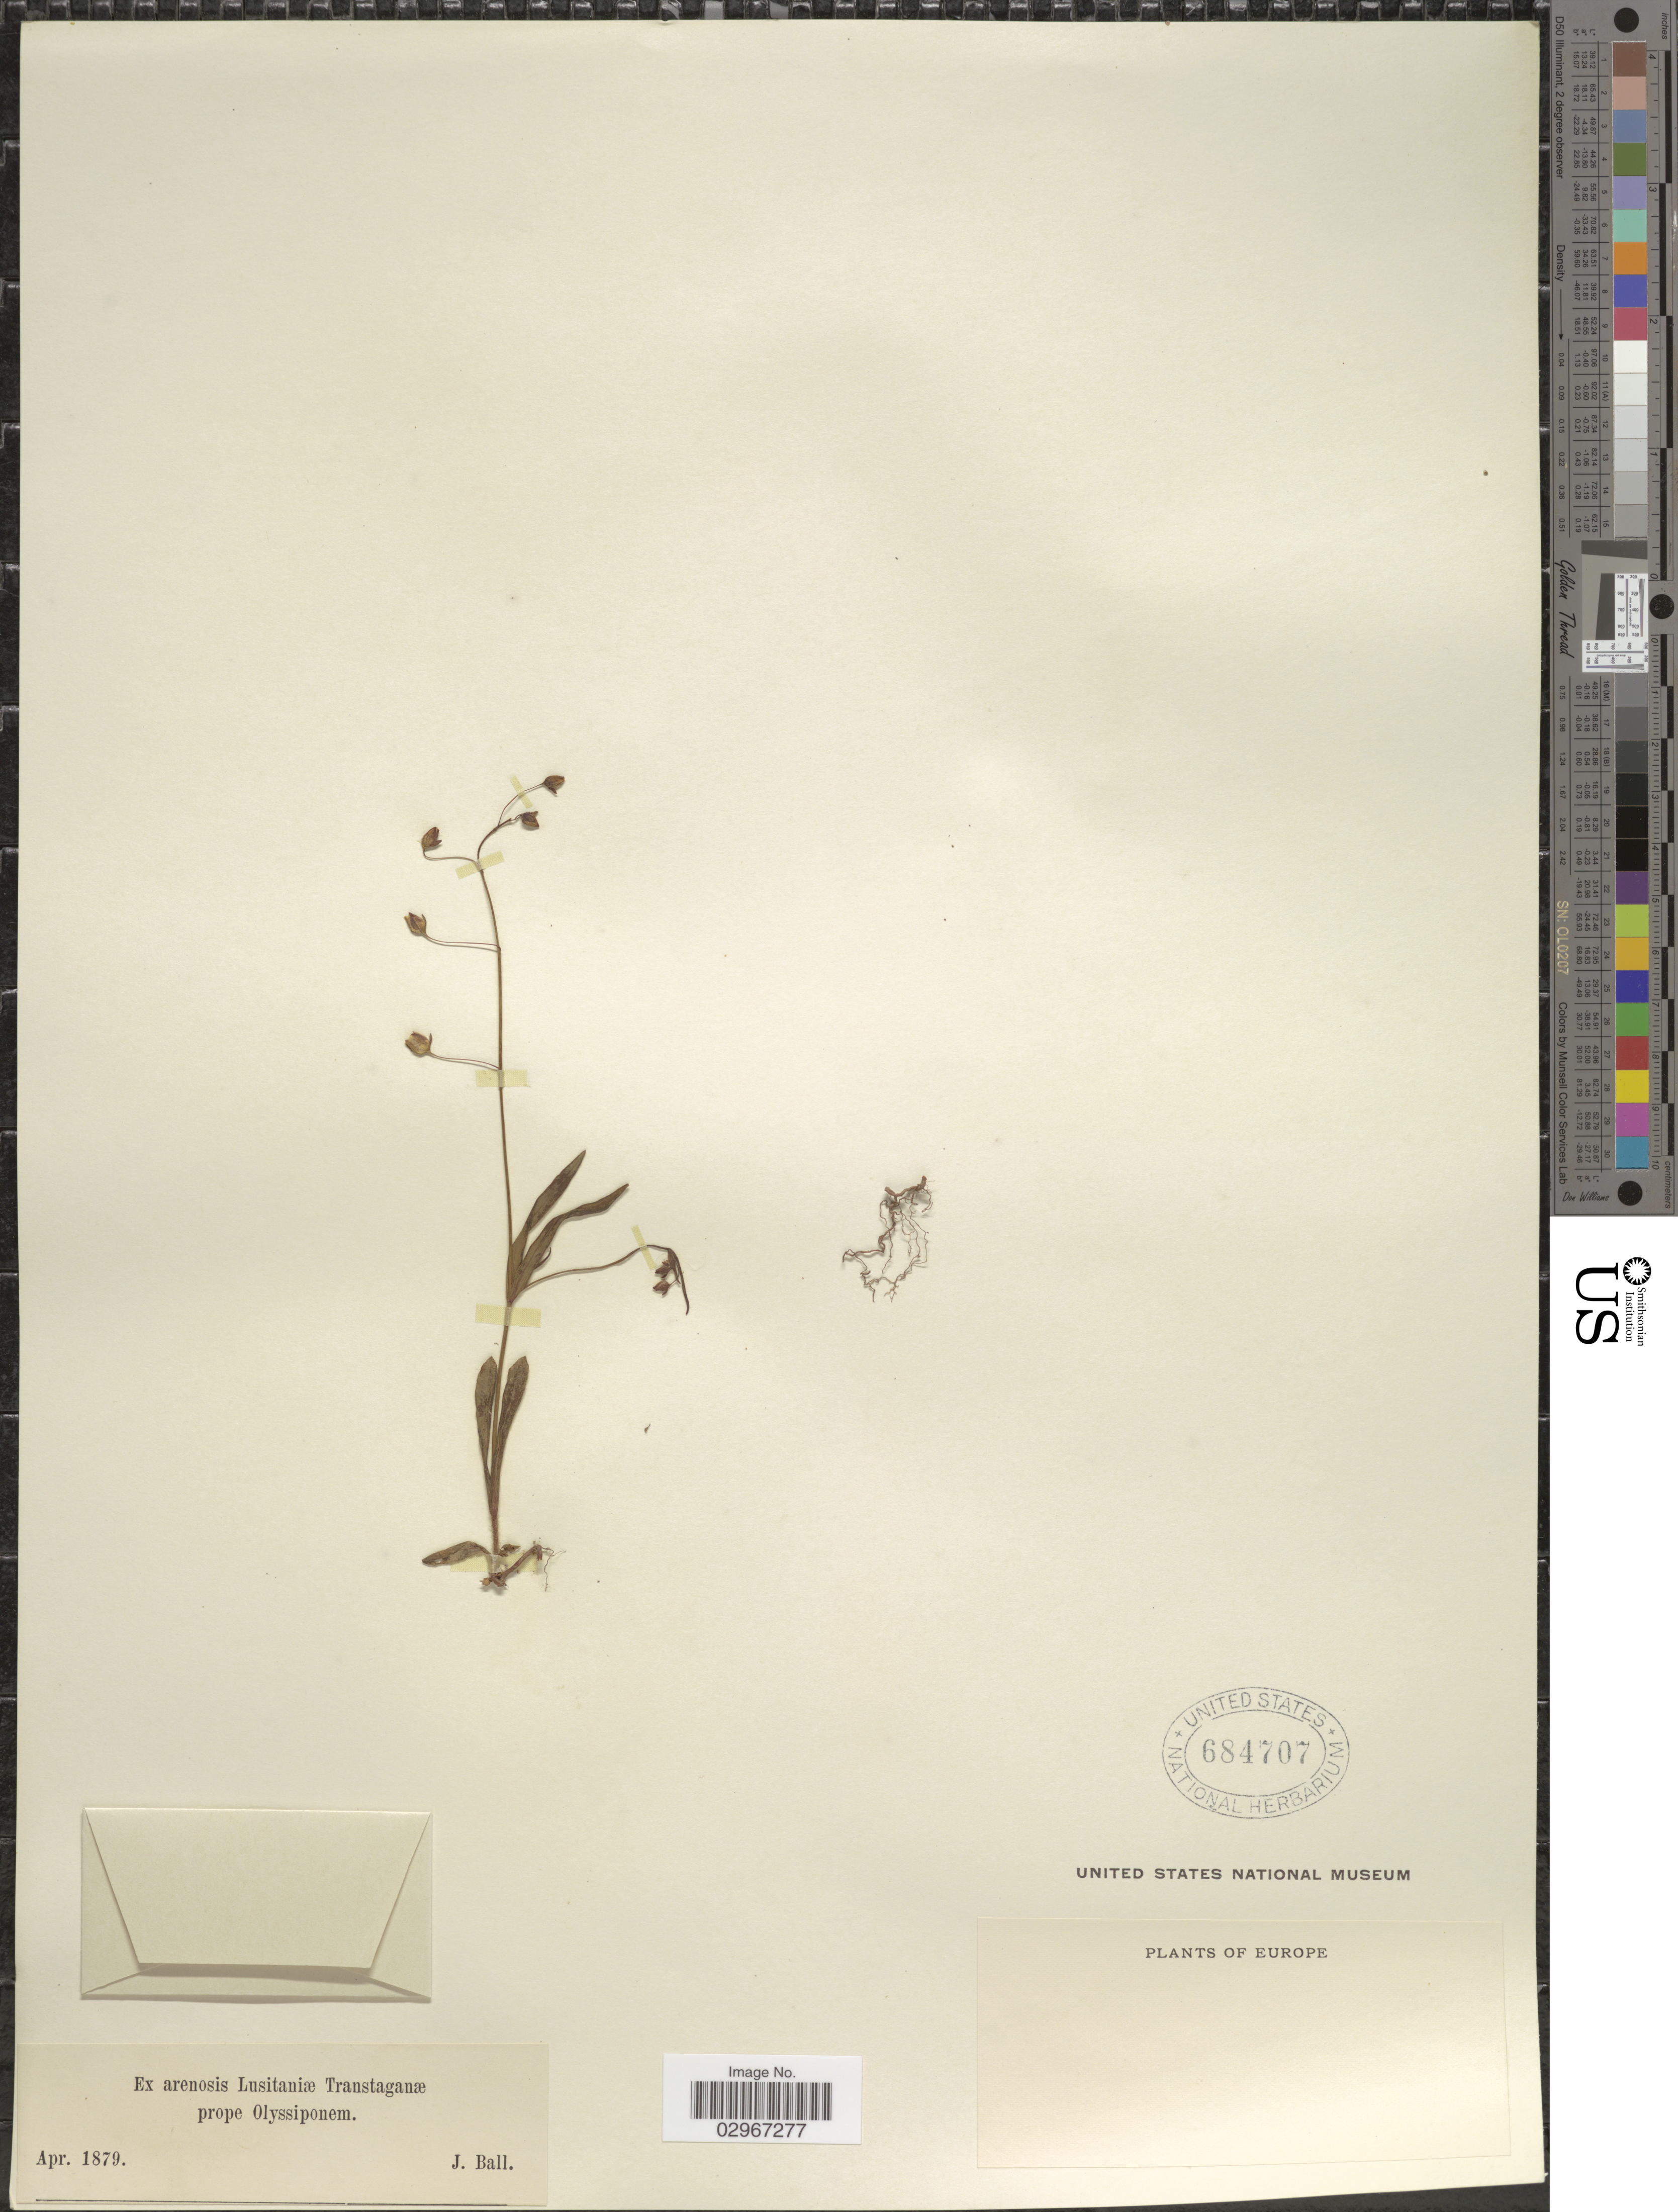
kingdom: Plantae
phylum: Tracheophyta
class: Magnoliopsida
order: Malvales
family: Cistaceae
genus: Helianthemum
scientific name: Helianthemum sp.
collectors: J. Ball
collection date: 1879-04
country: Portugal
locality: Ex arenosis Lusitaniæ Transtaganæ prope Olyssiponem, Europe.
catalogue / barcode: US 684707